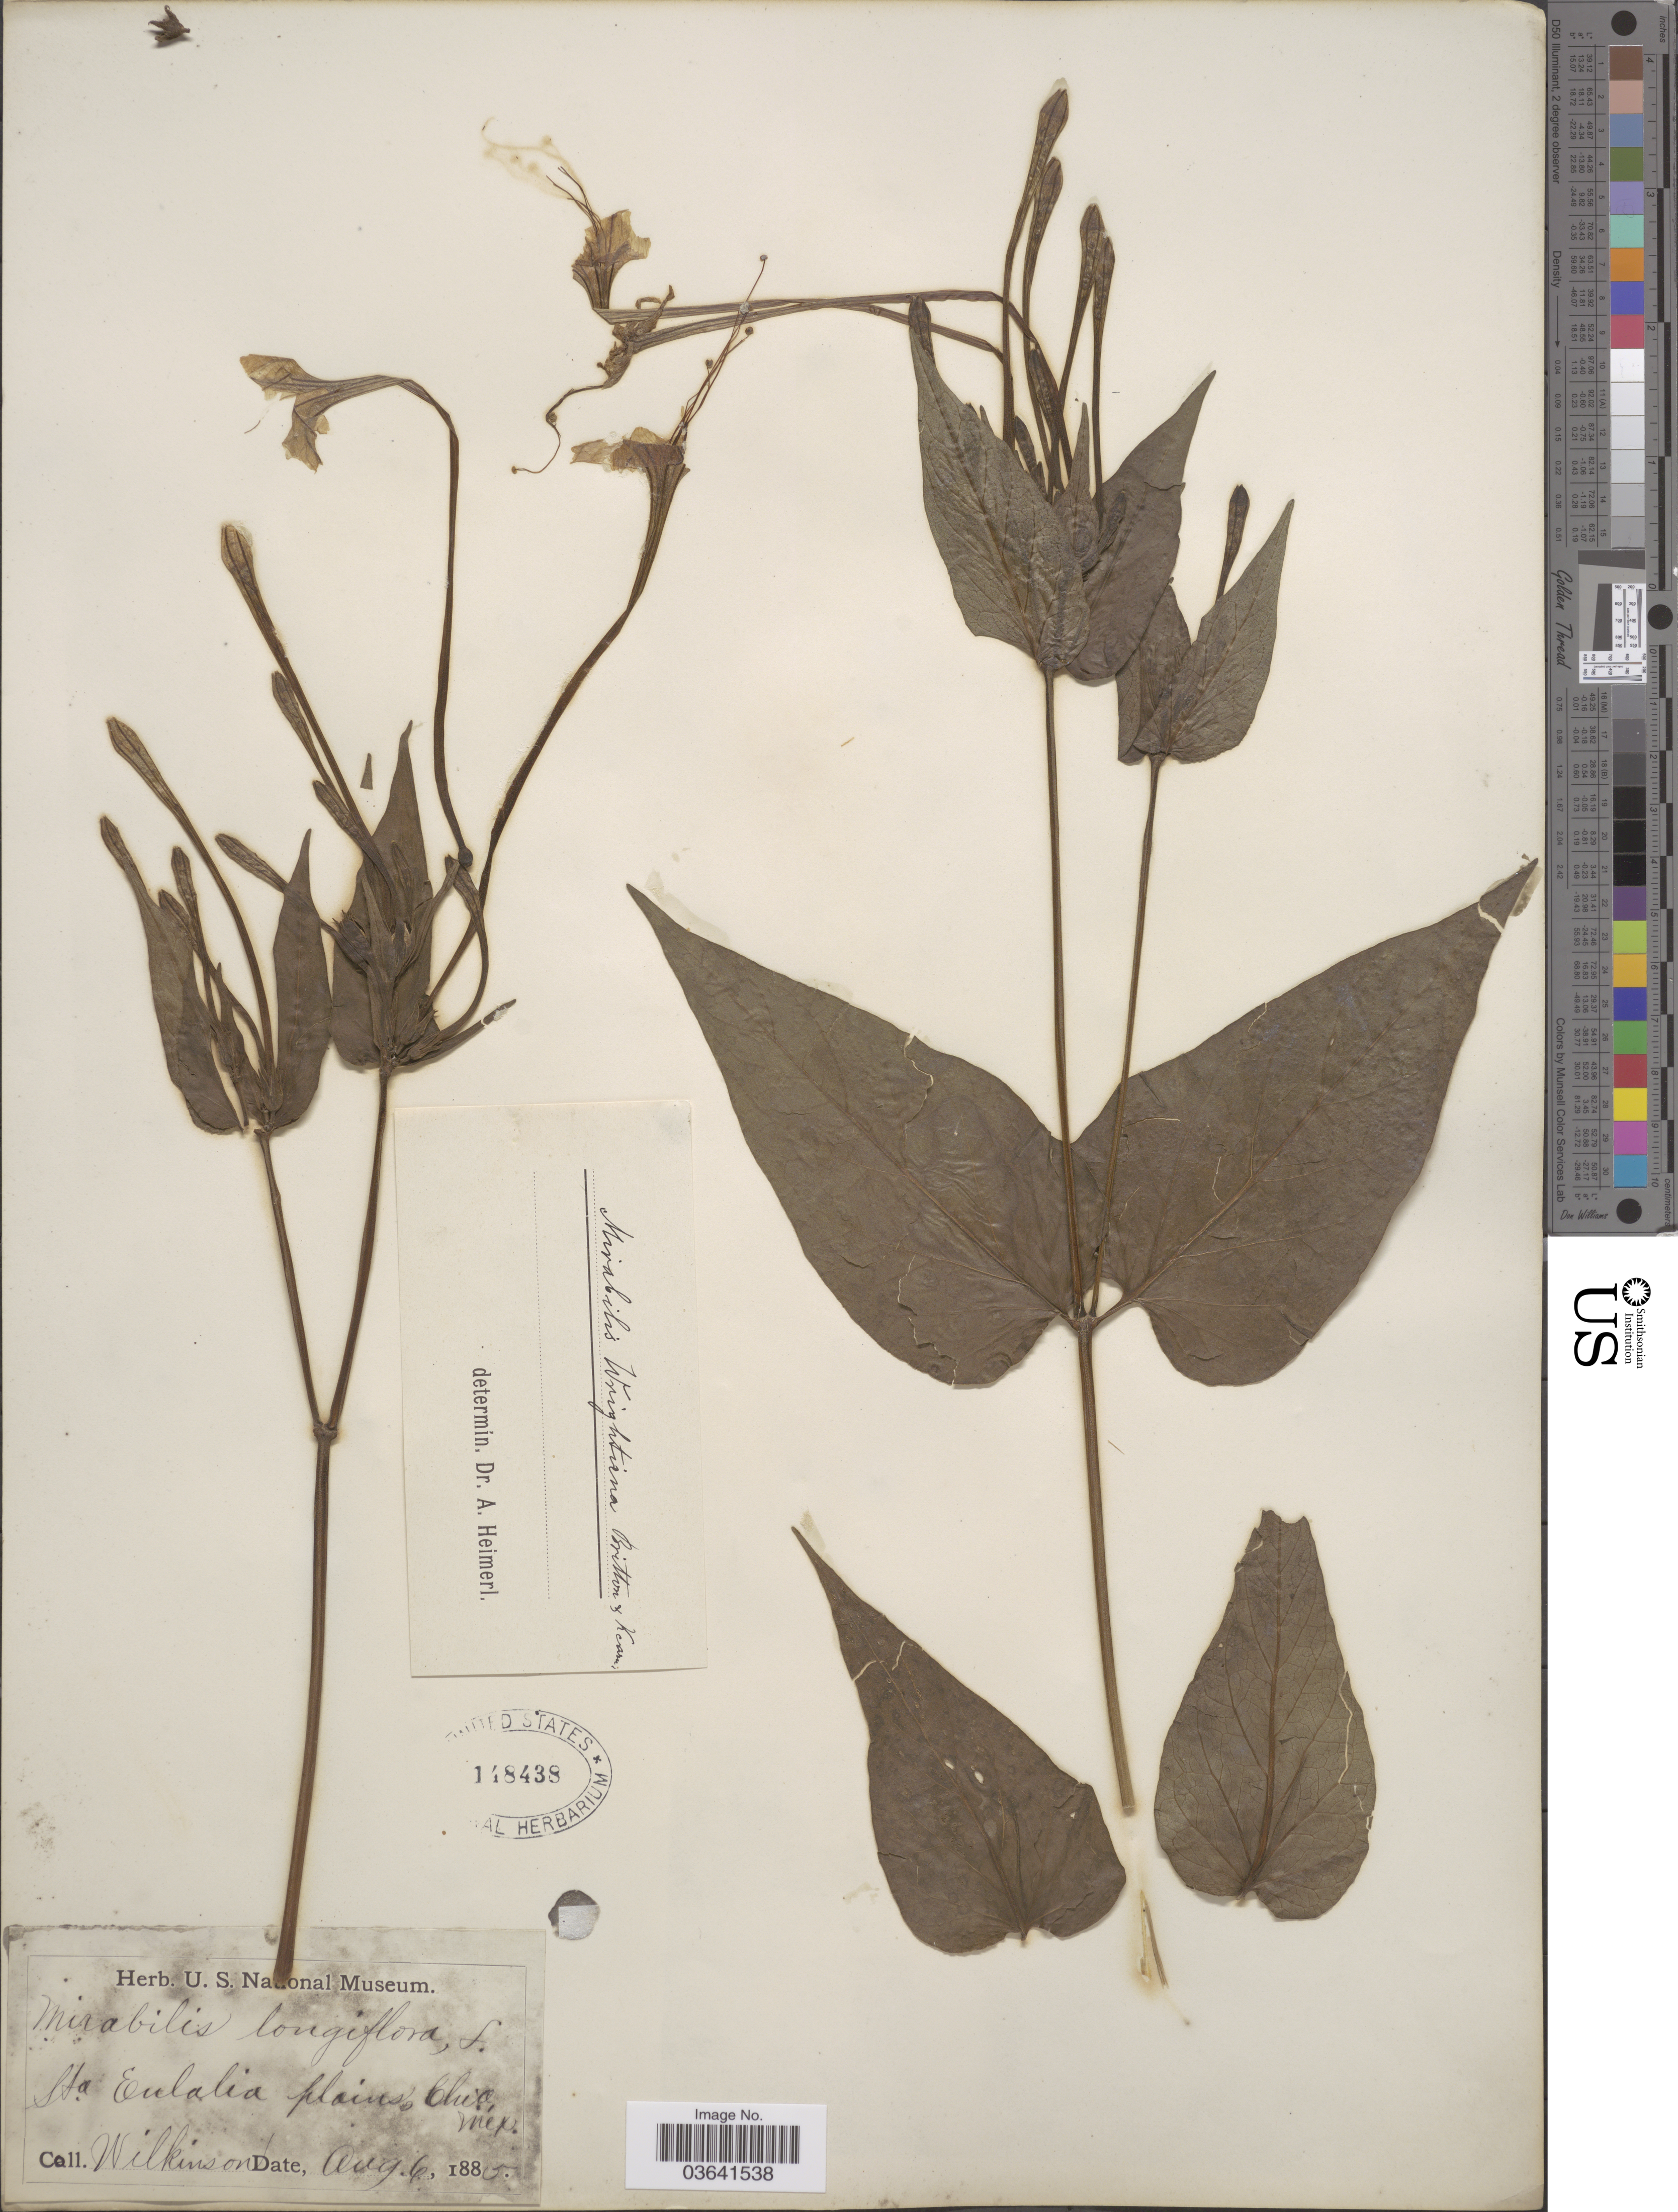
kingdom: Plantae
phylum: Tracheophyta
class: Magnoliopsida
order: Caryophyllales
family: Nyctaginaceae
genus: Mirabilis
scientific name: Mirabilis wrightiana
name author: A. Gray & Britton ex Kearney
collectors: Wilkinson, --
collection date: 1885-08-06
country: Mexico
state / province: Chiapas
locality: Sta. Eulalia plains.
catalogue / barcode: US 148438